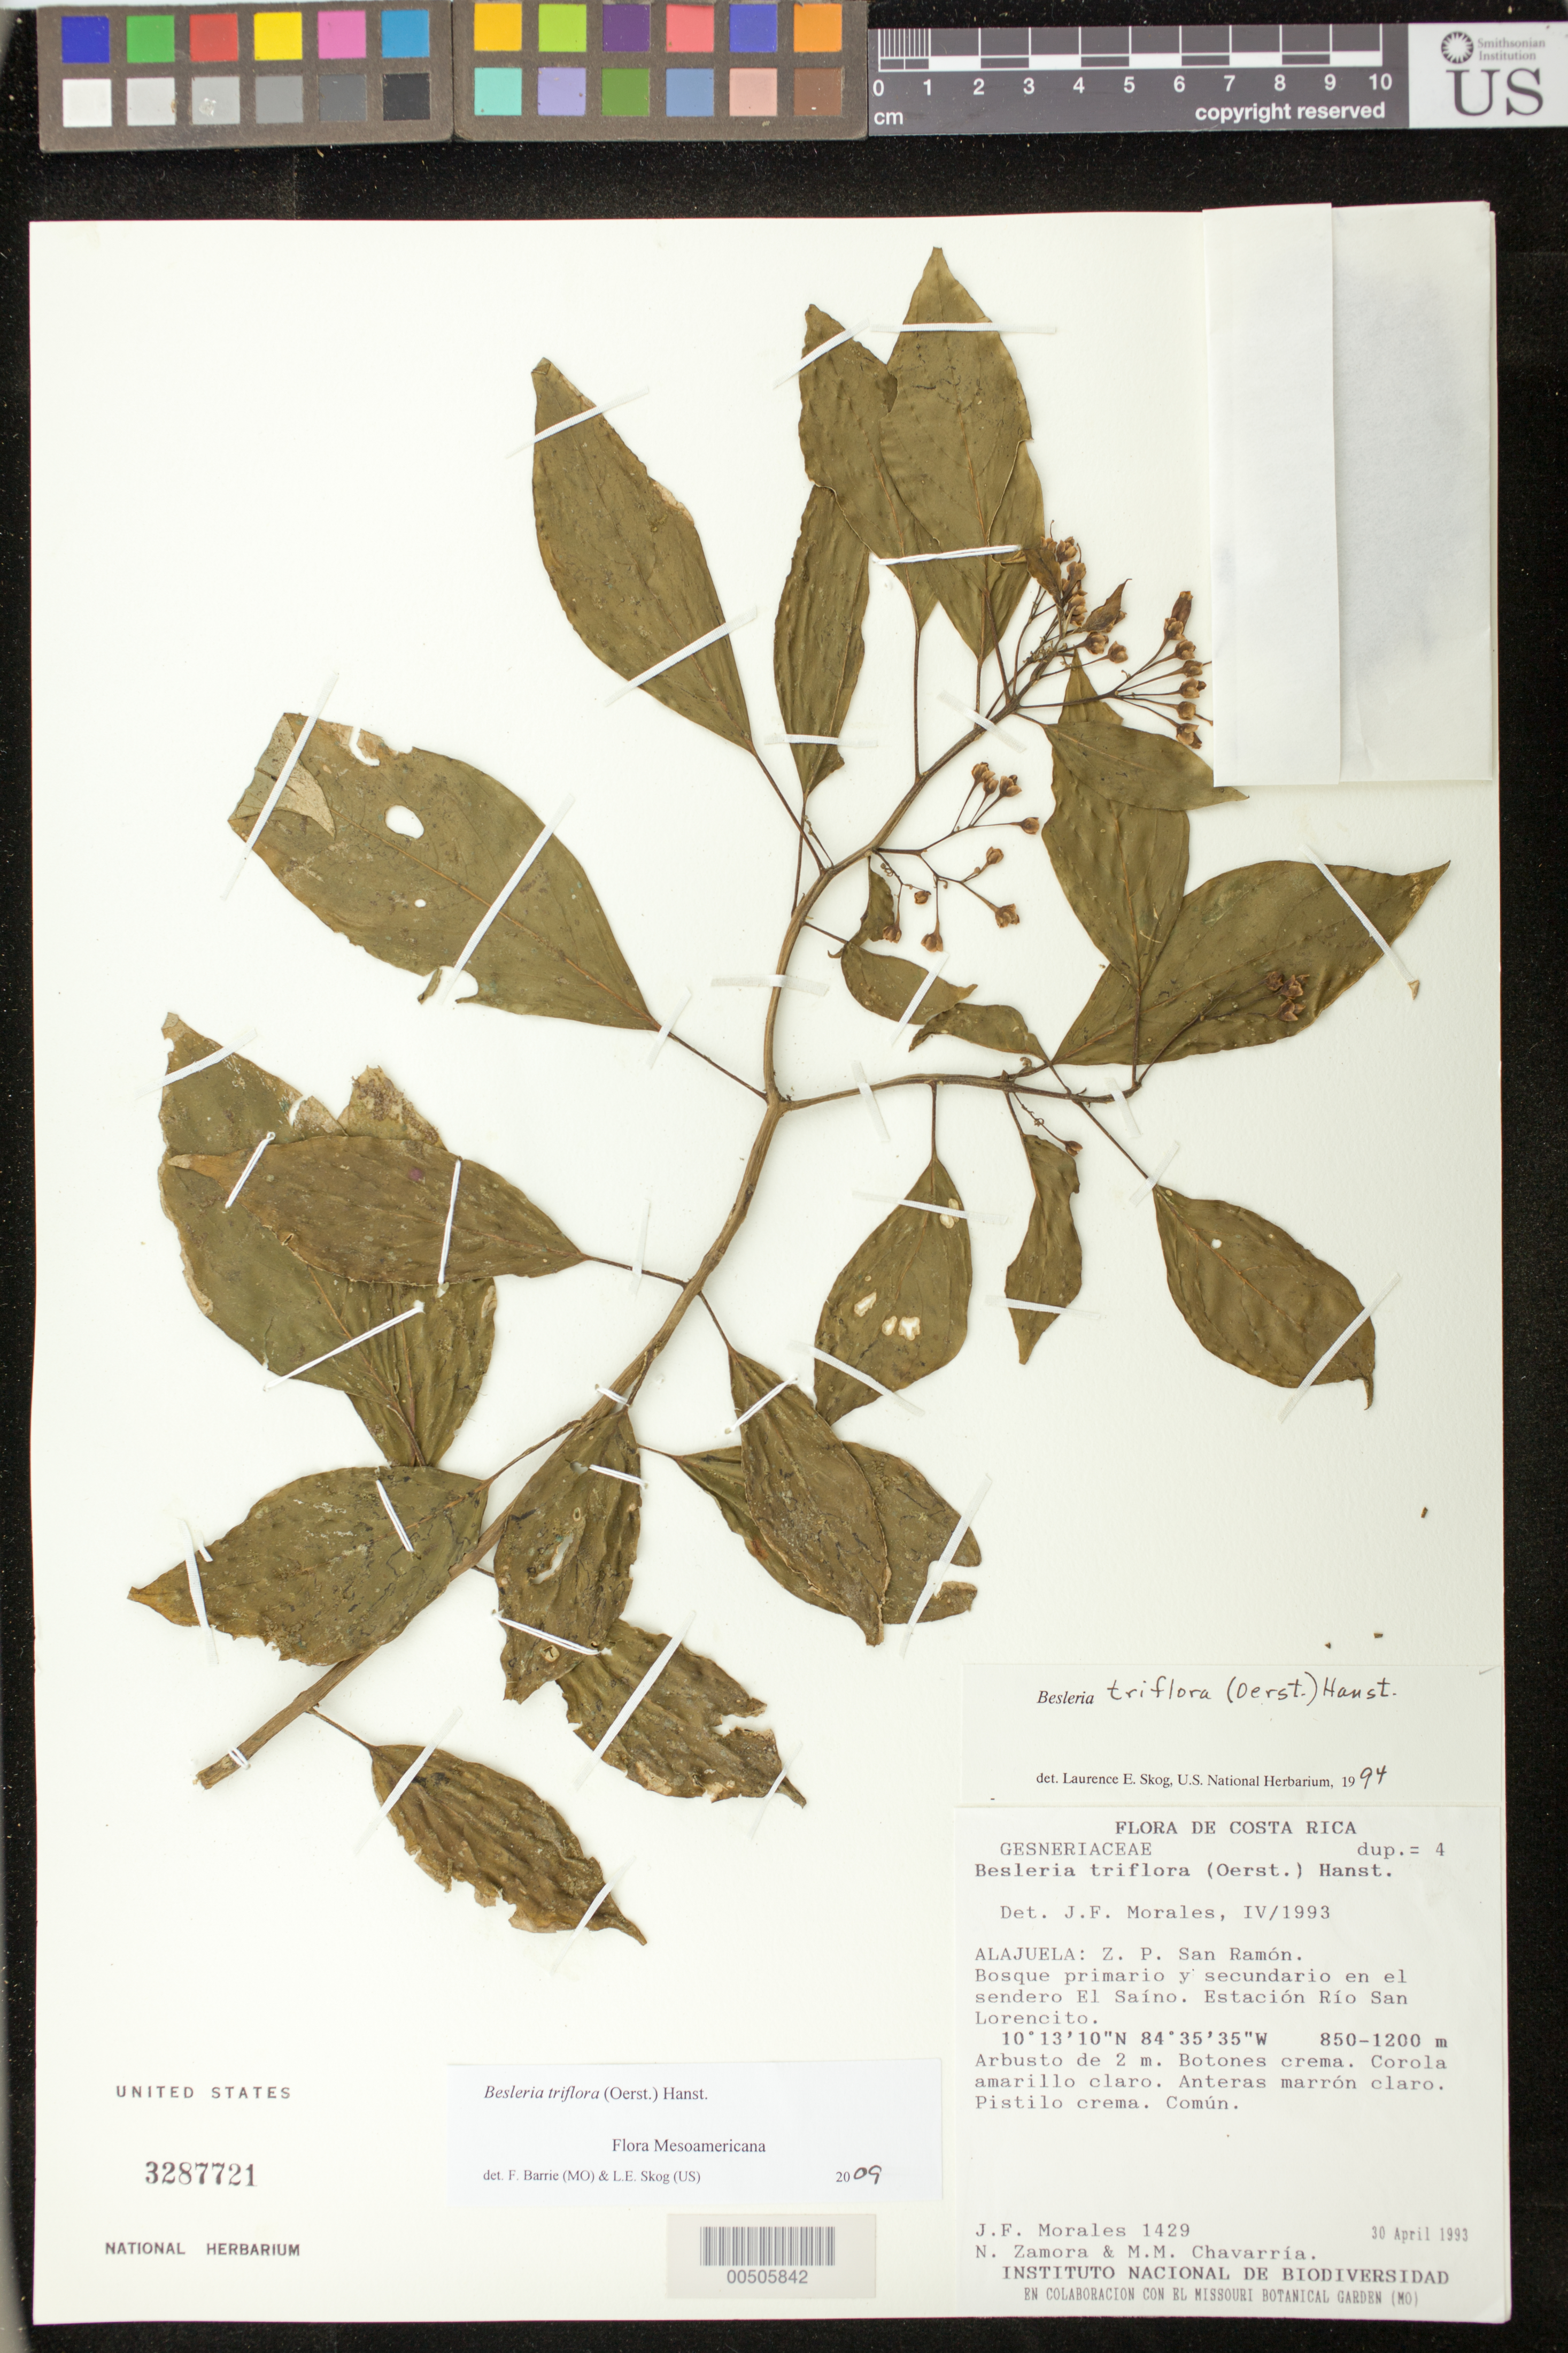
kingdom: Plantae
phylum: Tracheophyta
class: Magnoliopsida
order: Lamiales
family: Gesneriaceae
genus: Besleria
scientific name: Besleria triflora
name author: (Oerst.) Hanst.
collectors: J. Morales, N. Zamora & M. Chavarría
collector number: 1429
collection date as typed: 30 Apr 1993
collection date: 1993-04-30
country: Costa Rica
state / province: Alajuela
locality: Cantón San Ramón, Dist. Angeles, Bosque primario y secundario en el sendero El Saino. Estacion Rio San Lorencito.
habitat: Bosque primario y secundario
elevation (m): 850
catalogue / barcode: US 3287721